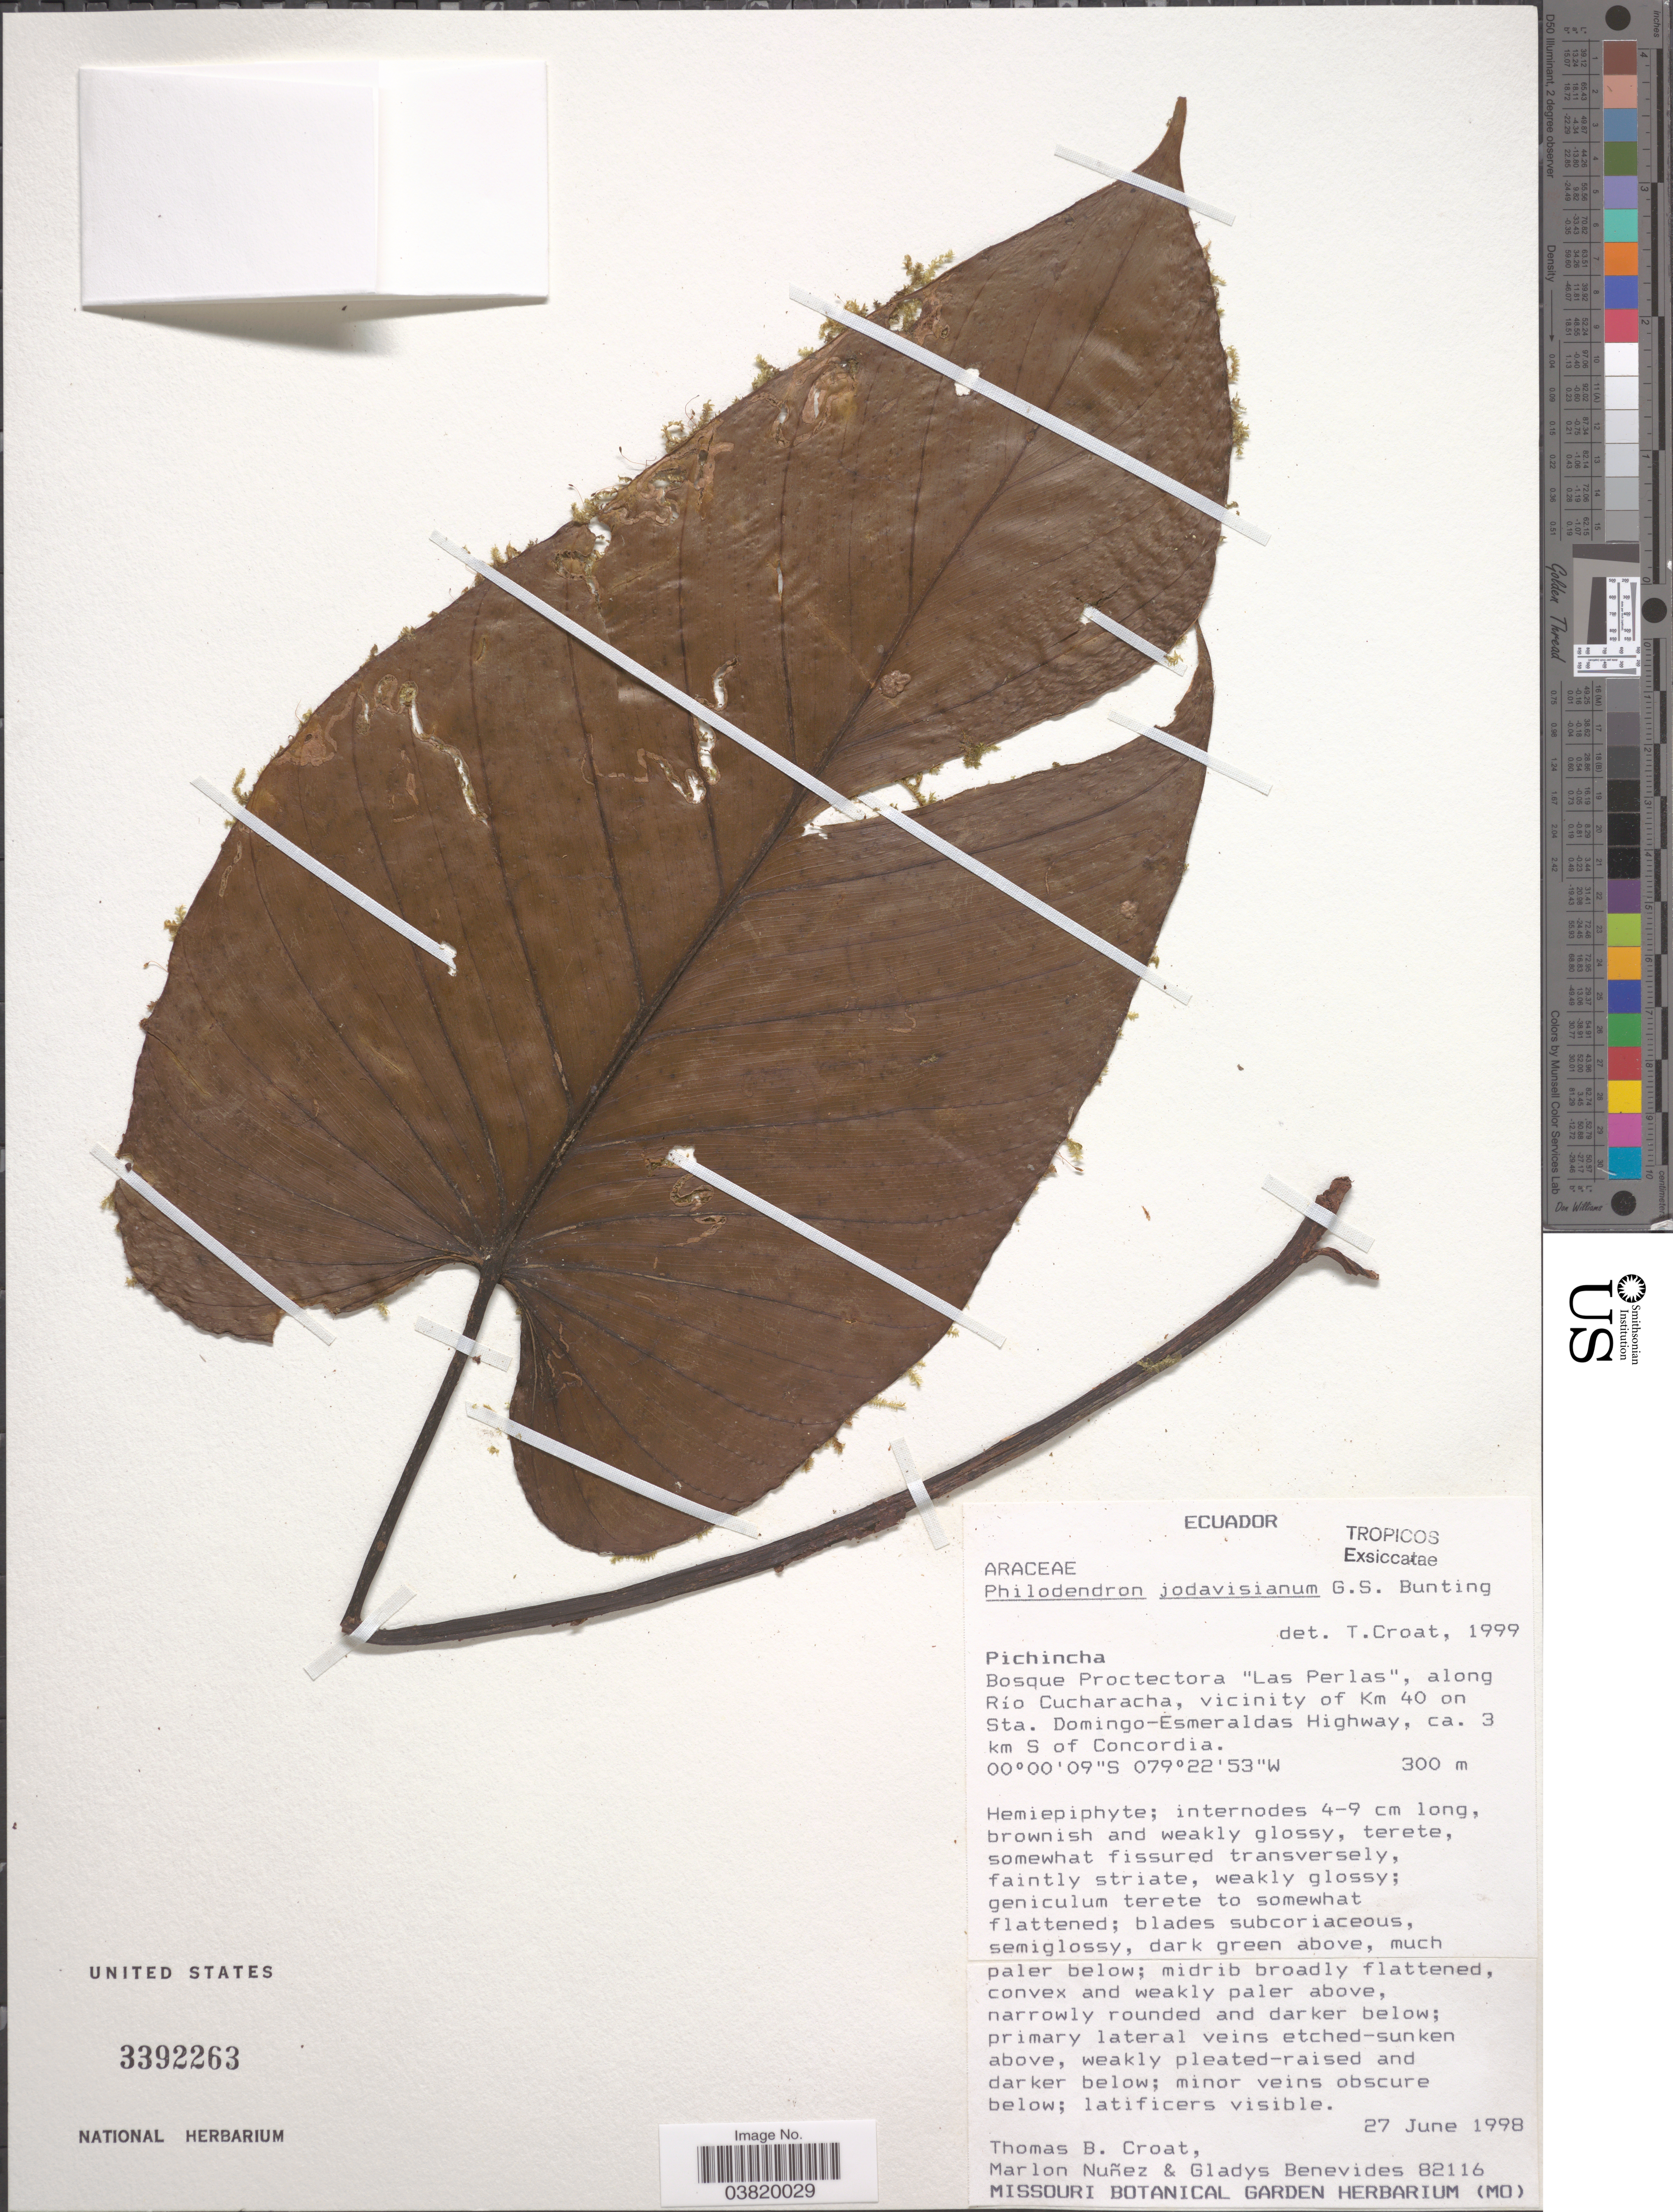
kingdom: Plantae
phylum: Tracheophyta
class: Liliopsida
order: Alismatales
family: Araceae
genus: Philodendron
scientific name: Philodendron jodavisianum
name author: G.S. Bunting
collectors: T. B. Croat, M. Núñez & G. Benevides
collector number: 82116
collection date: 1998-06-27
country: Ecuador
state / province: Pichincha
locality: Bosque Protectora "Las Perlas", along Río Cucharacha, vicinity of Km 40 on Sta. Domingo-Esmeraldas Highway, ca. 3 km S of Concordia.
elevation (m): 300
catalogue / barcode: US 3392263